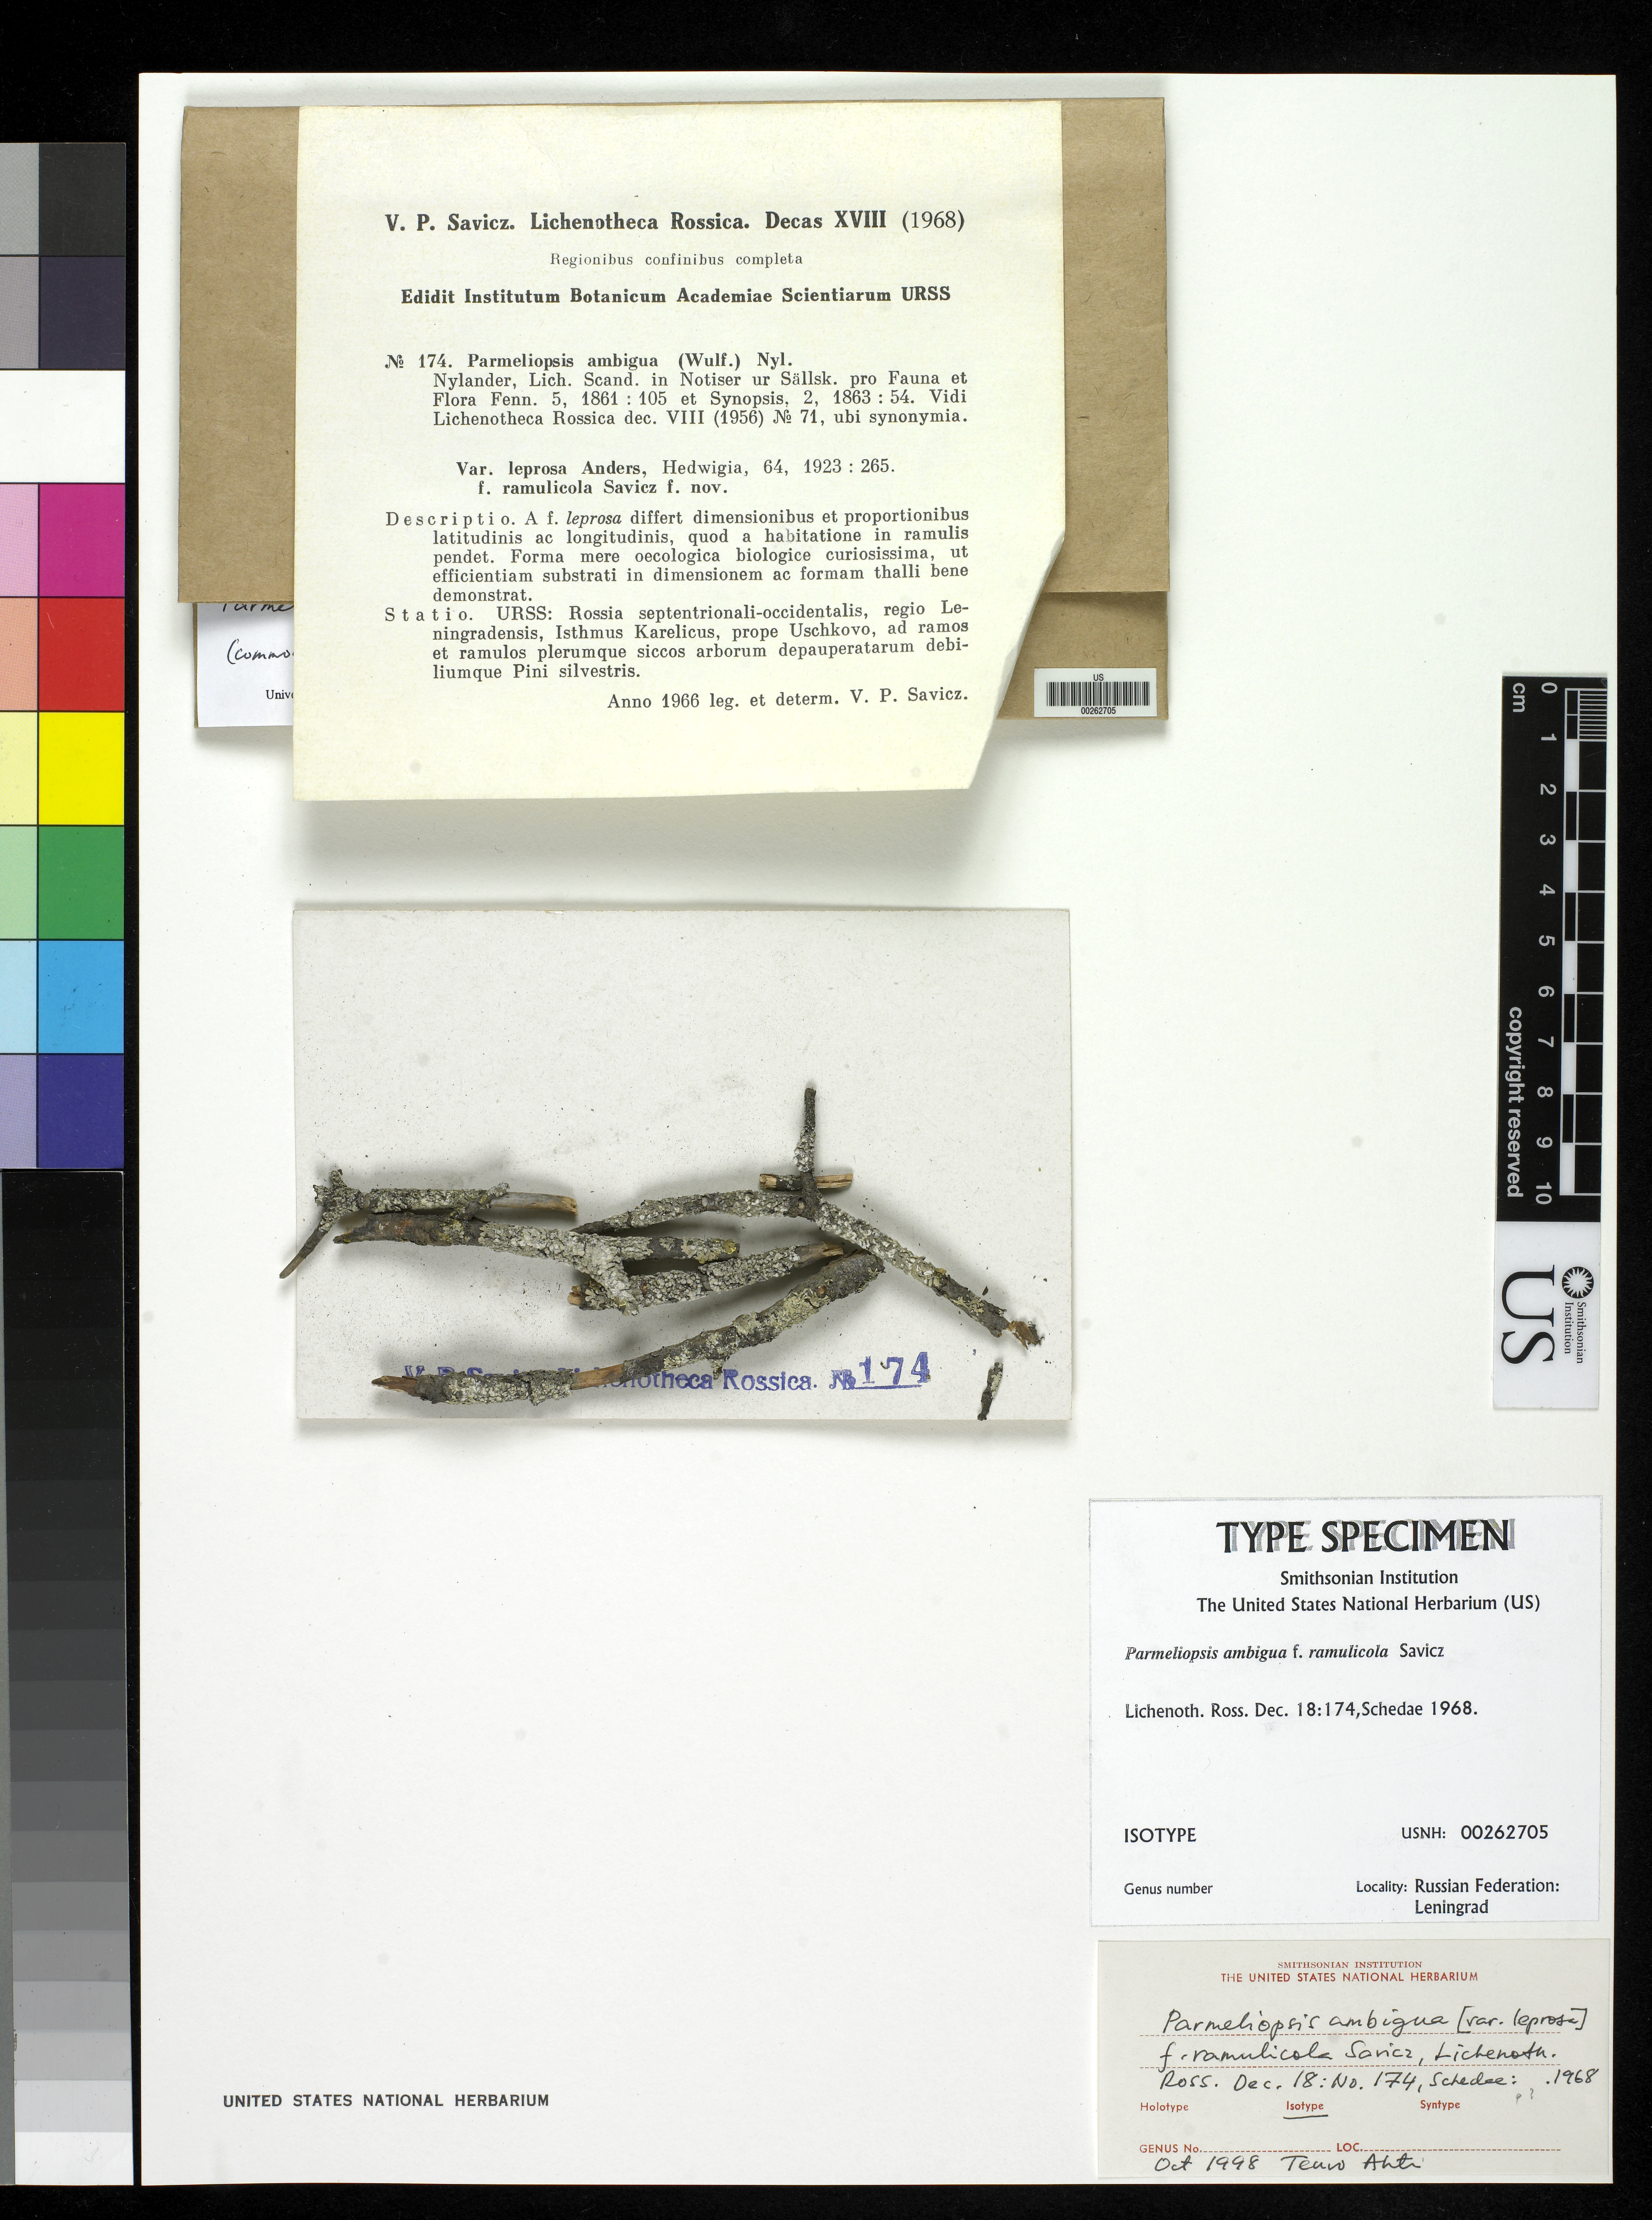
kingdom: Fungi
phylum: Ascomycota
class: Lecanoromycetes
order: Lecanorales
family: Parmeliaceae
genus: Parmeliopsis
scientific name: Parmeliopsis ambigua f. ramulicola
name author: Savicz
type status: Isotype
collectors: V. P. Savicz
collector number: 174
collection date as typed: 1966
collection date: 1966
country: Russian Federation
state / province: St. Petersburg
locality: Isthmus Karelicus, prope Uschkovo, Rossia septtentrionali-occidentalis. St. Petersburg. [Karelian Isthmus, near Uschkovo, NW Russia. Leningrad]